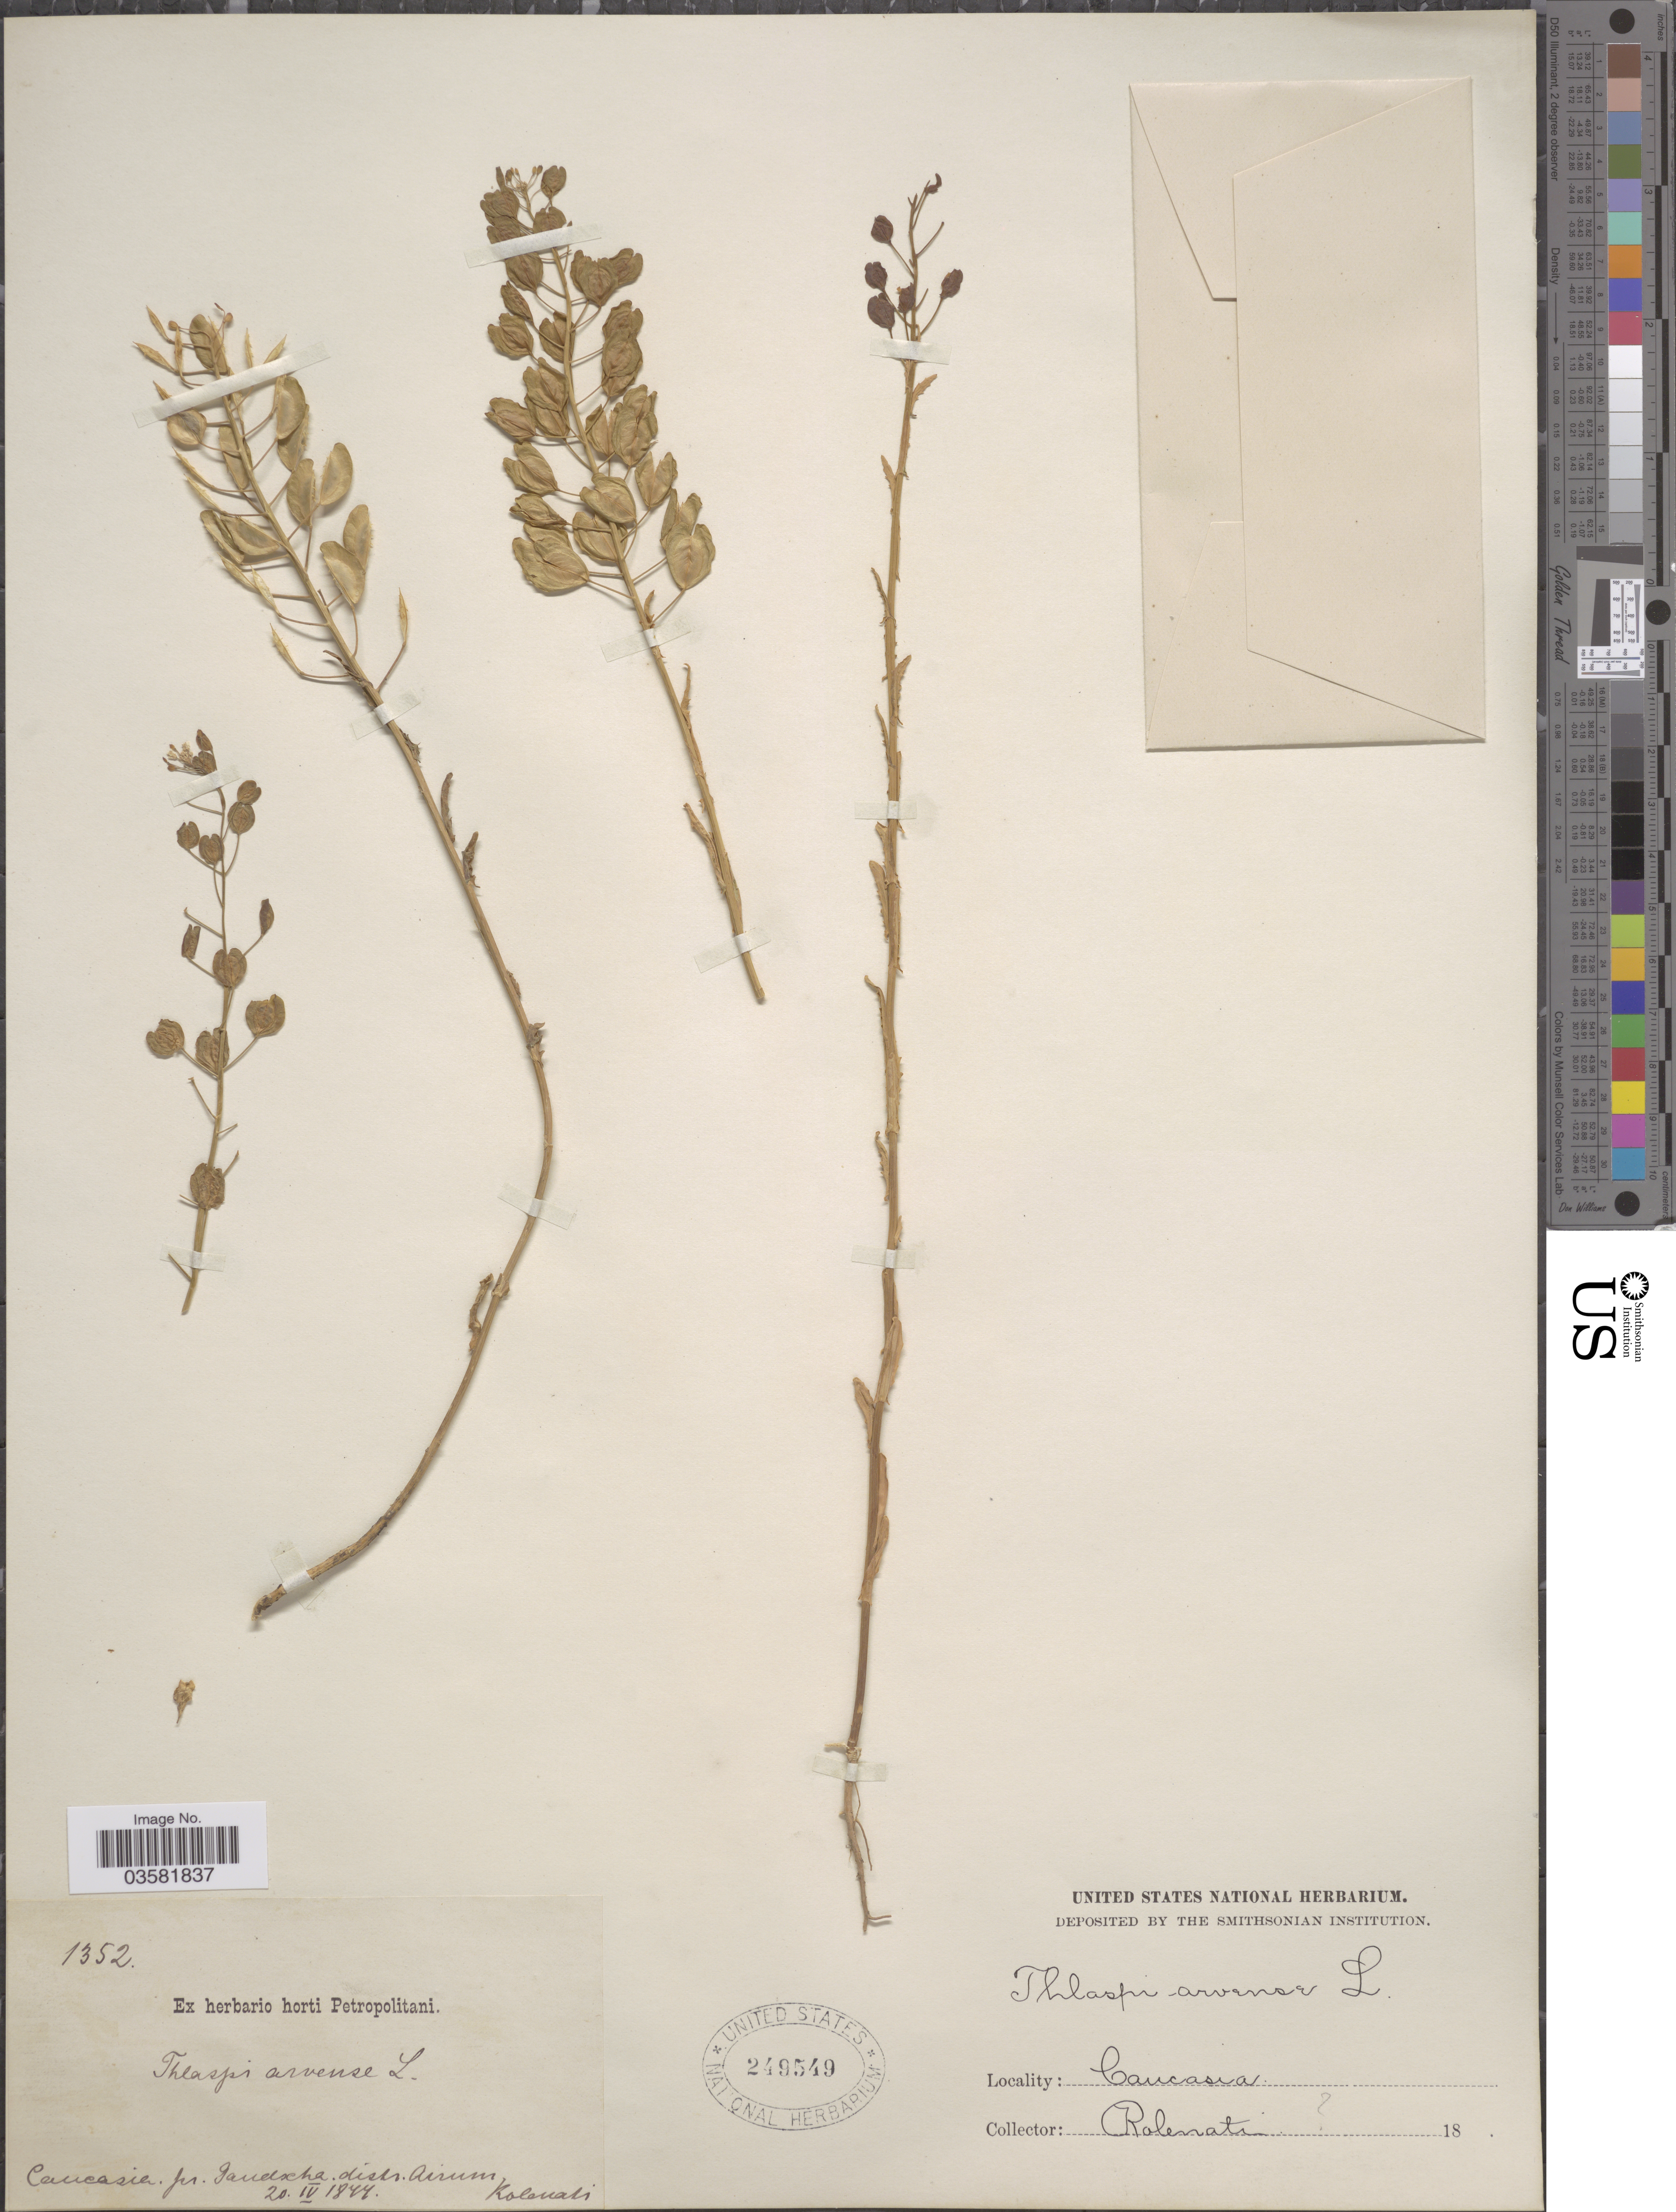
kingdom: Plantae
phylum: Tracheophyta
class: Magnoliopsida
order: Brassicales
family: Brassicaceae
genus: Thlaspi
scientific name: Thlaspi arvense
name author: L.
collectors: Kolenati, --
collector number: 1352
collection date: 1844-04-20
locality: Caucasia. pr. Landscha. distr. Airum. [interpreted]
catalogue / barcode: US 249549